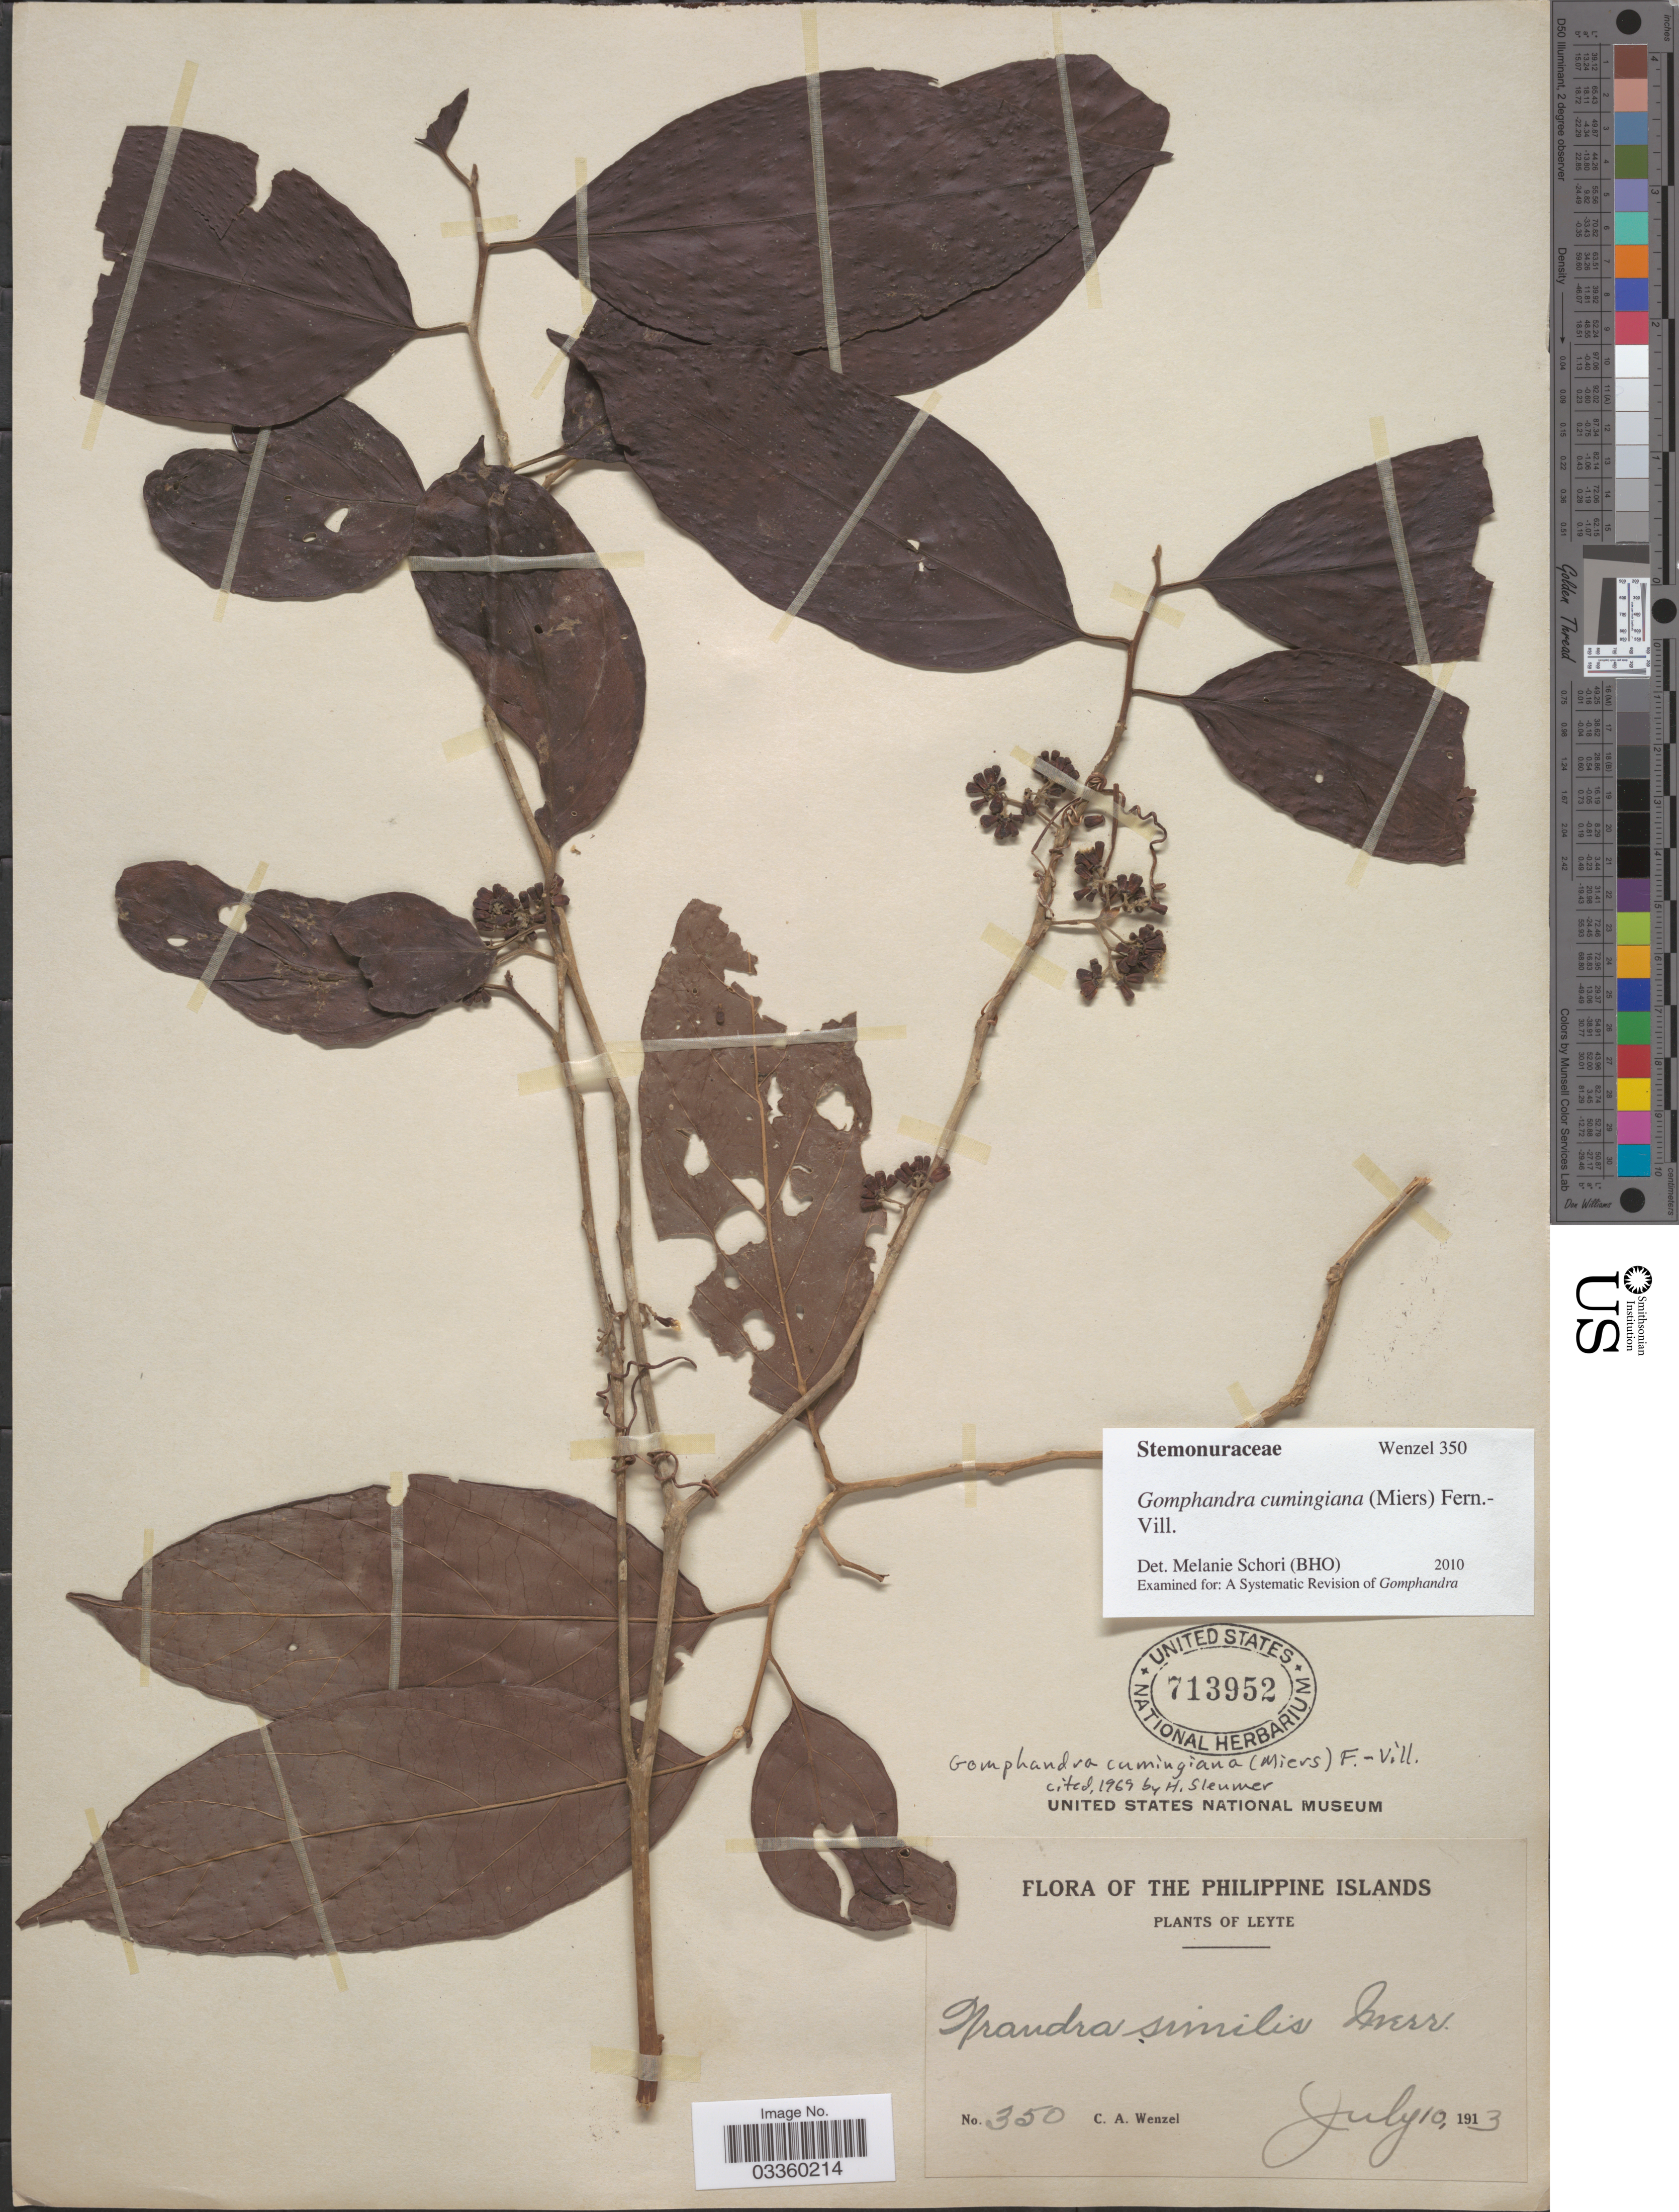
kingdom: Plantae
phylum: Tracheophyta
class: Magnoliopsida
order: Cardiopteridales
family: Stemonuraceae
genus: Gomphandra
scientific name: Gomphandra cumingiana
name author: (Miers) Fern.-Vill.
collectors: C. Wenzel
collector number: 350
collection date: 1913-07-10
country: Philippines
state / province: Eastern Visayas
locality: Leyte.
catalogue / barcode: US 713952